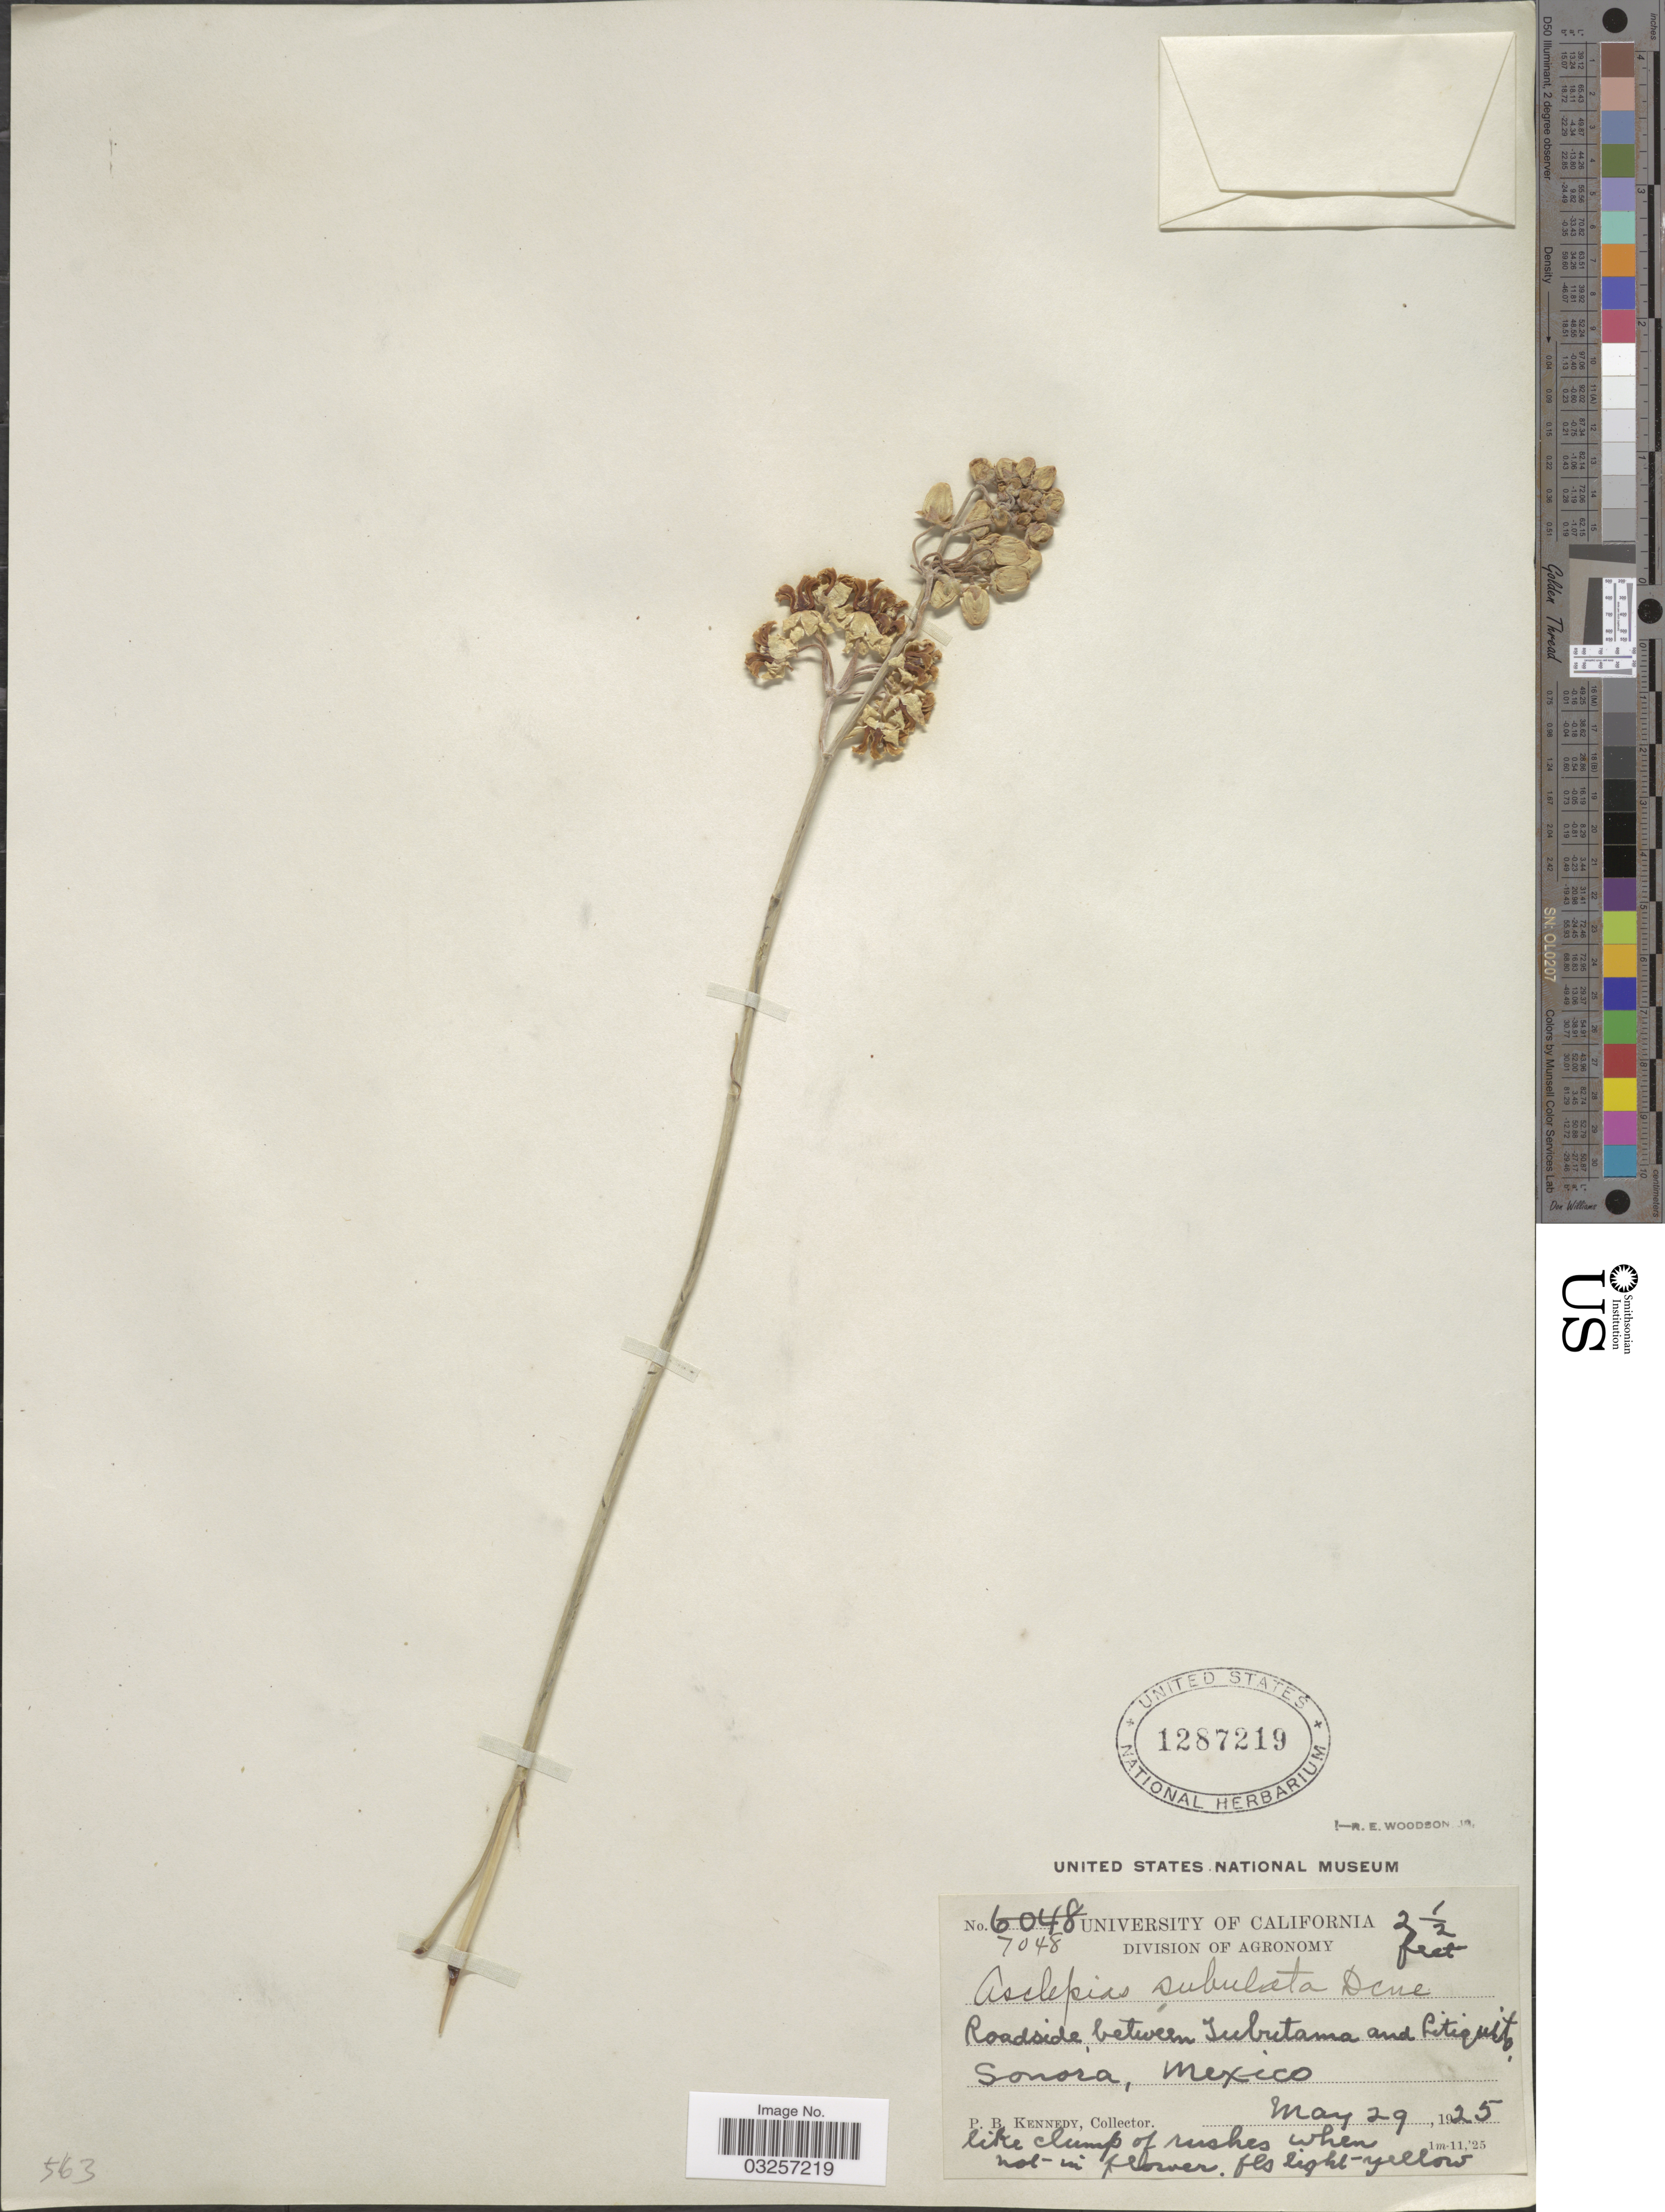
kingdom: Plantae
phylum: Tracheophyta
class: Magnoliopsida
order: Gentianales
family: Apocynaceae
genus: Asclepias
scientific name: Asclepias subulata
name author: Decne.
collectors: P. B. Kennedy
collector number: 7048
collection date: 1925-05-29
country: Mexico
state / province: Sonora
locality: Roadside between Tubutama and Litiquito.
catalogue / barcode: US 1287219